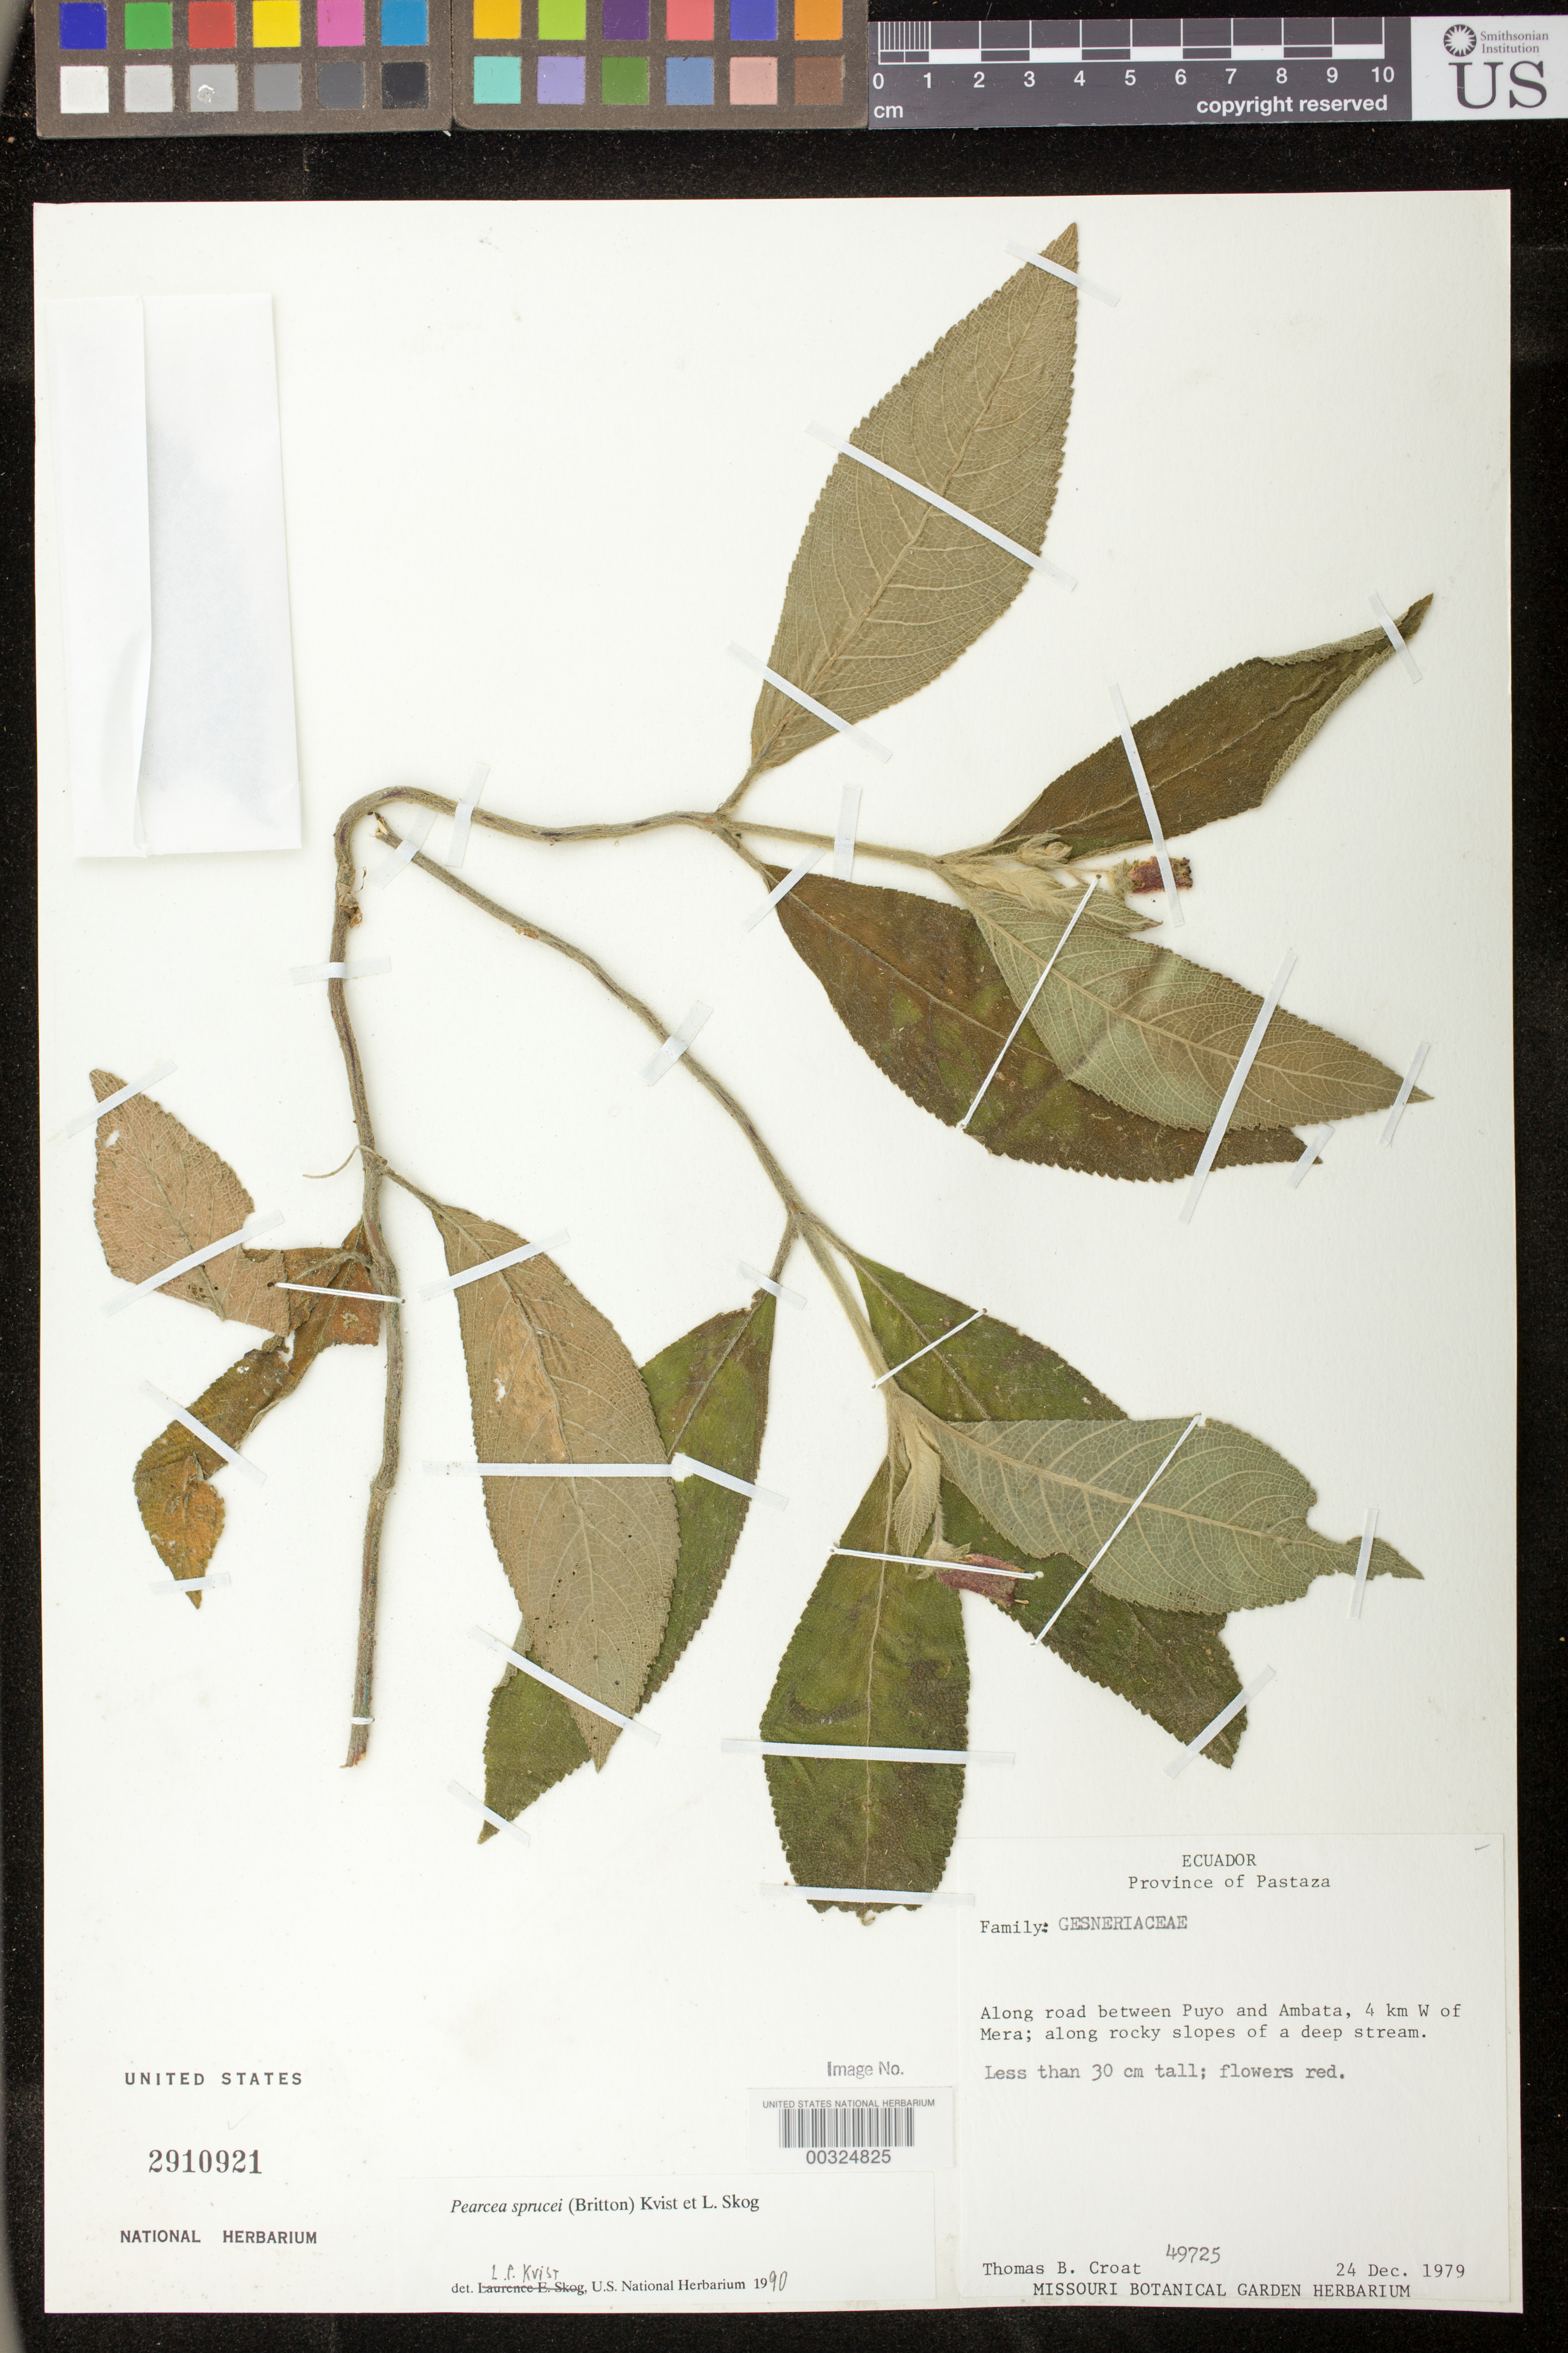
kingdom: Plantae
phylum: Tracheophyta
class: Magnoliopsida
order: Lamiales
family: Gesneriaceae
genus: Pearcea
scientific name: Pearcea sprucei var. sprucei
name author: (Britton ex Rusby) L.P. Kvist & L.E. Skog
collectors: T. B. Croat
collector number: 49725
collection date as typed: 24 Dec 1979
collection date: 1979-12-24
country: Ecuador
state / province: Pastaza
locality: Along road between Puyo and Ambata, 4 km W of Mera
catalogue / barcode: US 2910921